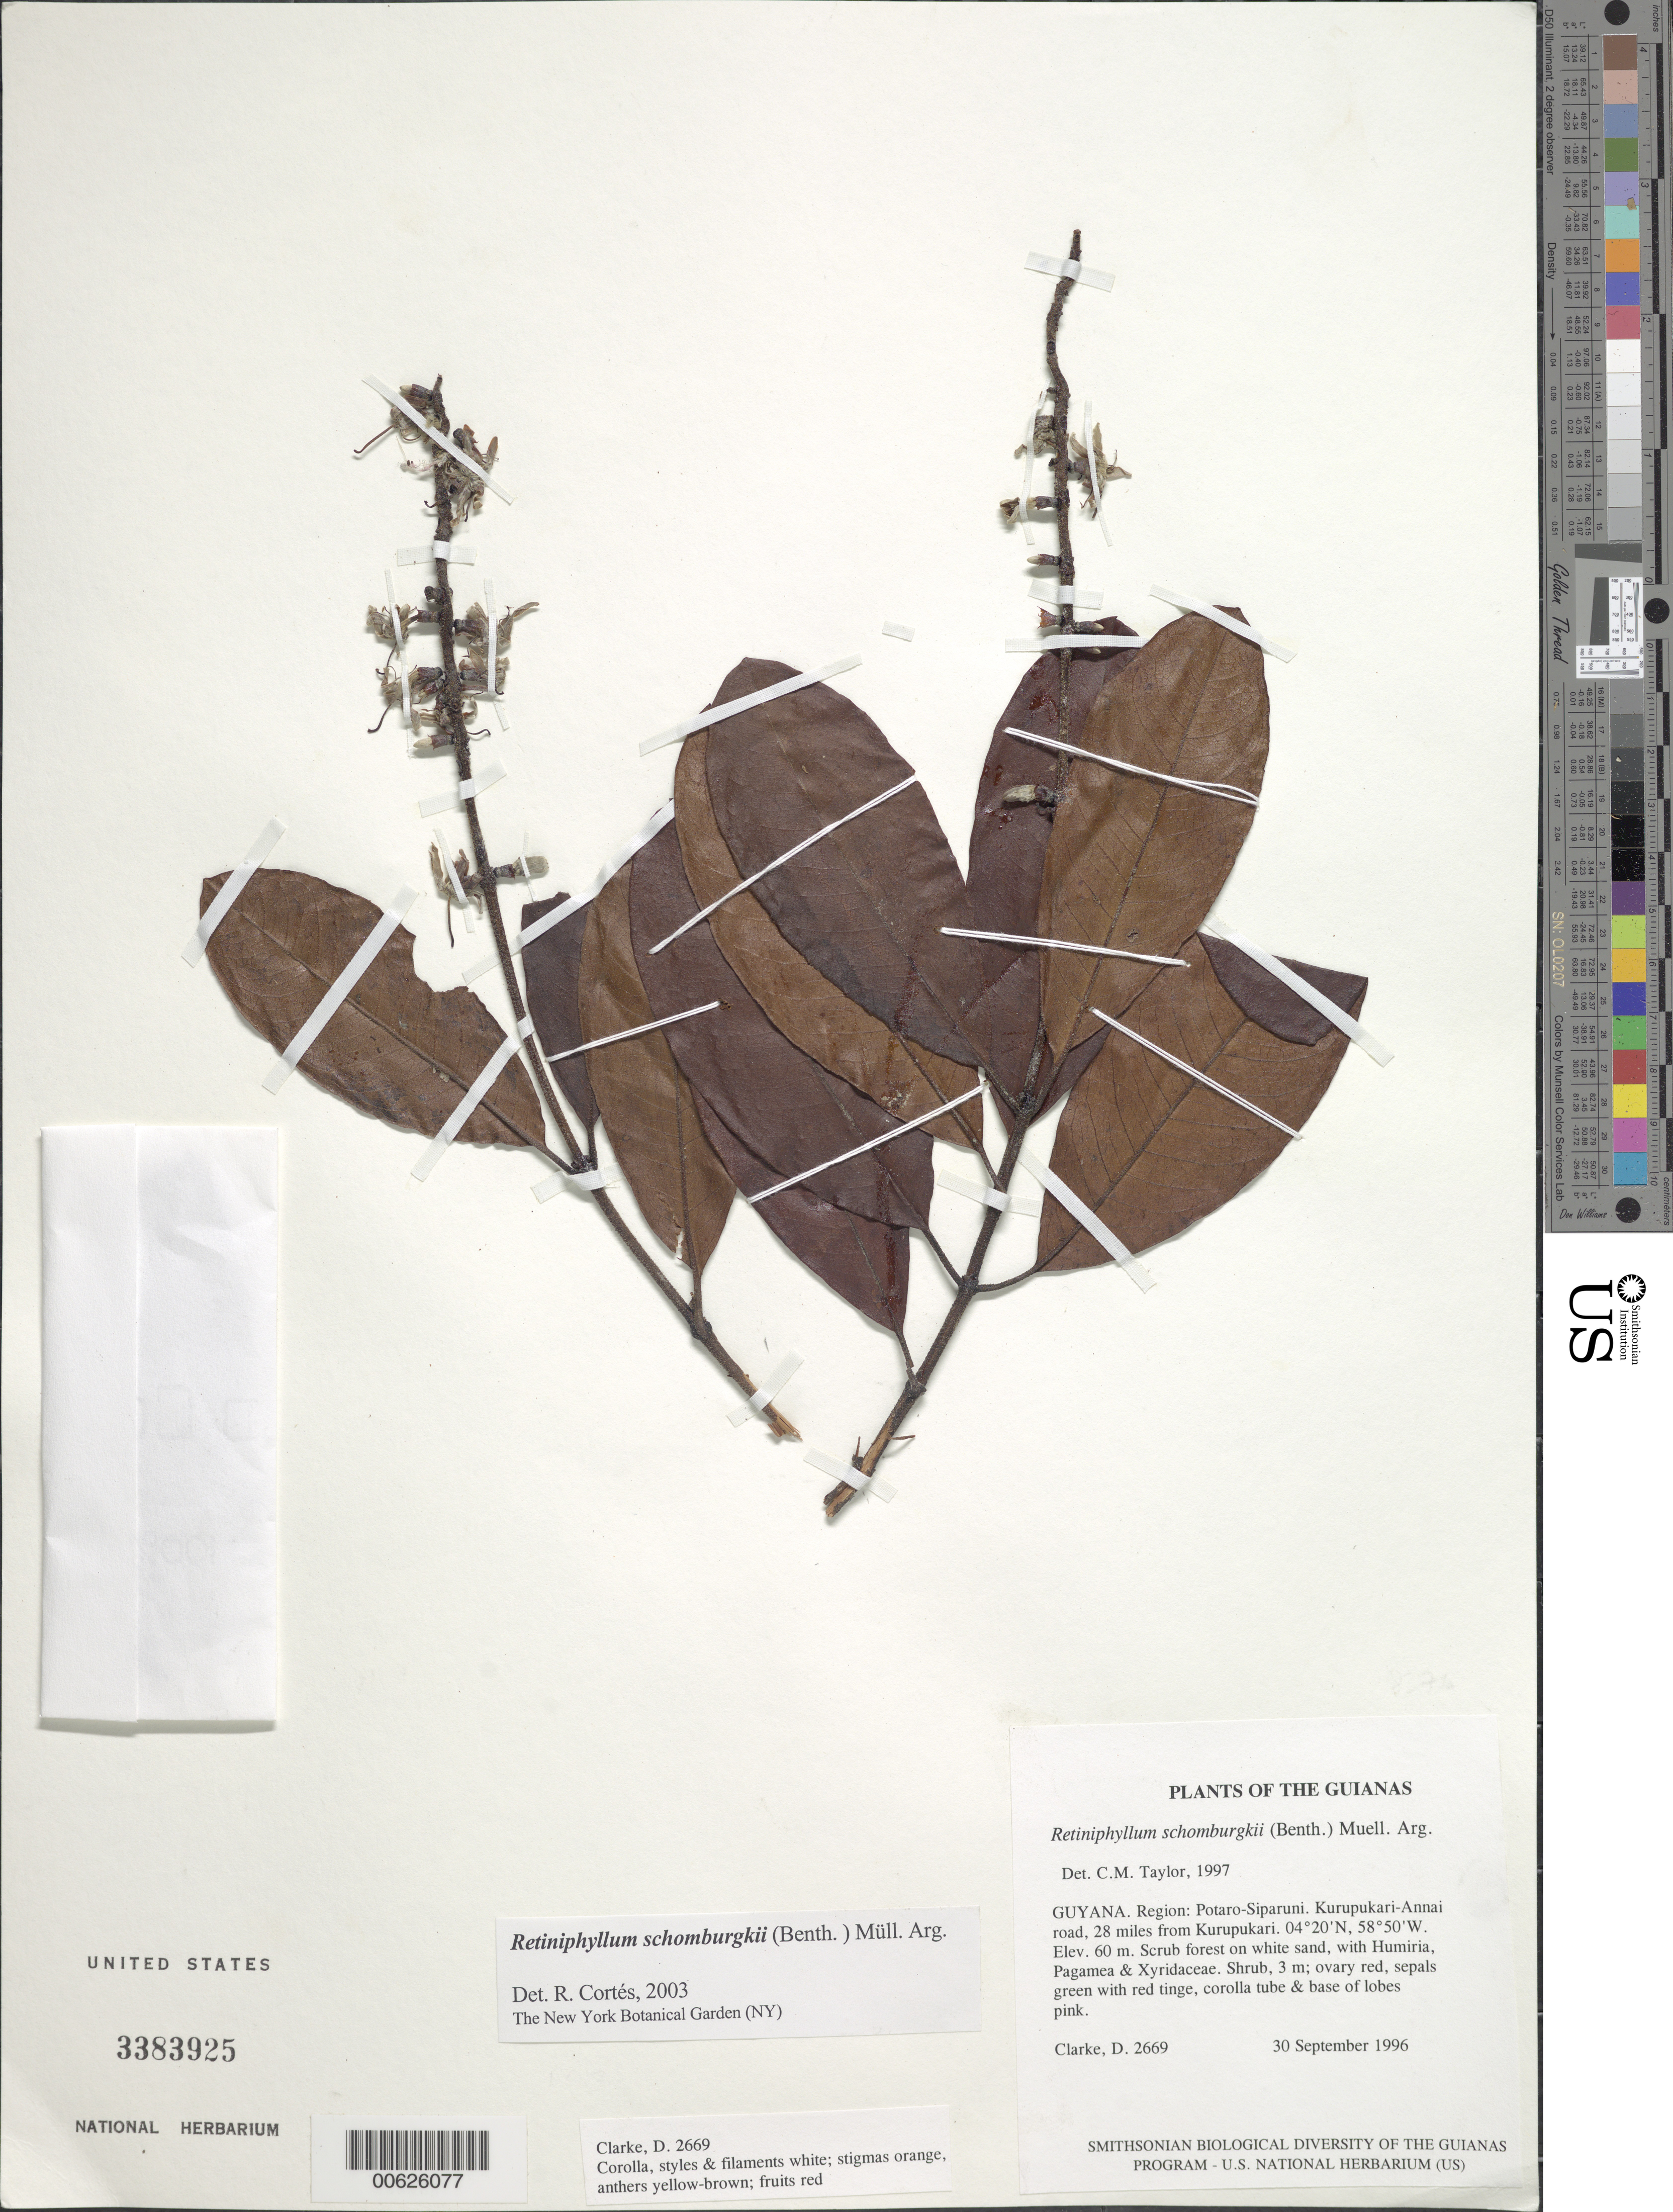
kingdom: Plantae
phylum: Tracheophyta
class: Magnoliopsida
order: Gentianales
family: Rubiaceae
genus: Retiniphyllum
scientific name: Retiniphyllum schomburgkii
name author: (Benth.) Müll. Arg.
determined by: Taylor, Charlotte M.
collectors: H. D. Clarke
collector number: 2669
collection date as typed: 30 September 1996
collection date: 1996-09-30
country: Guyana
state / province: Potaro-Siparuni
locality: Kurupukari-Annai road, 28 miles from Kurupukari; Iwokrama International Rainforest Reserve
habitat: Scrub forest on white sand, with Humiria, Pagamea & Xyridaceae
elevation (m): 60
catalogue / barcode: US 3383925